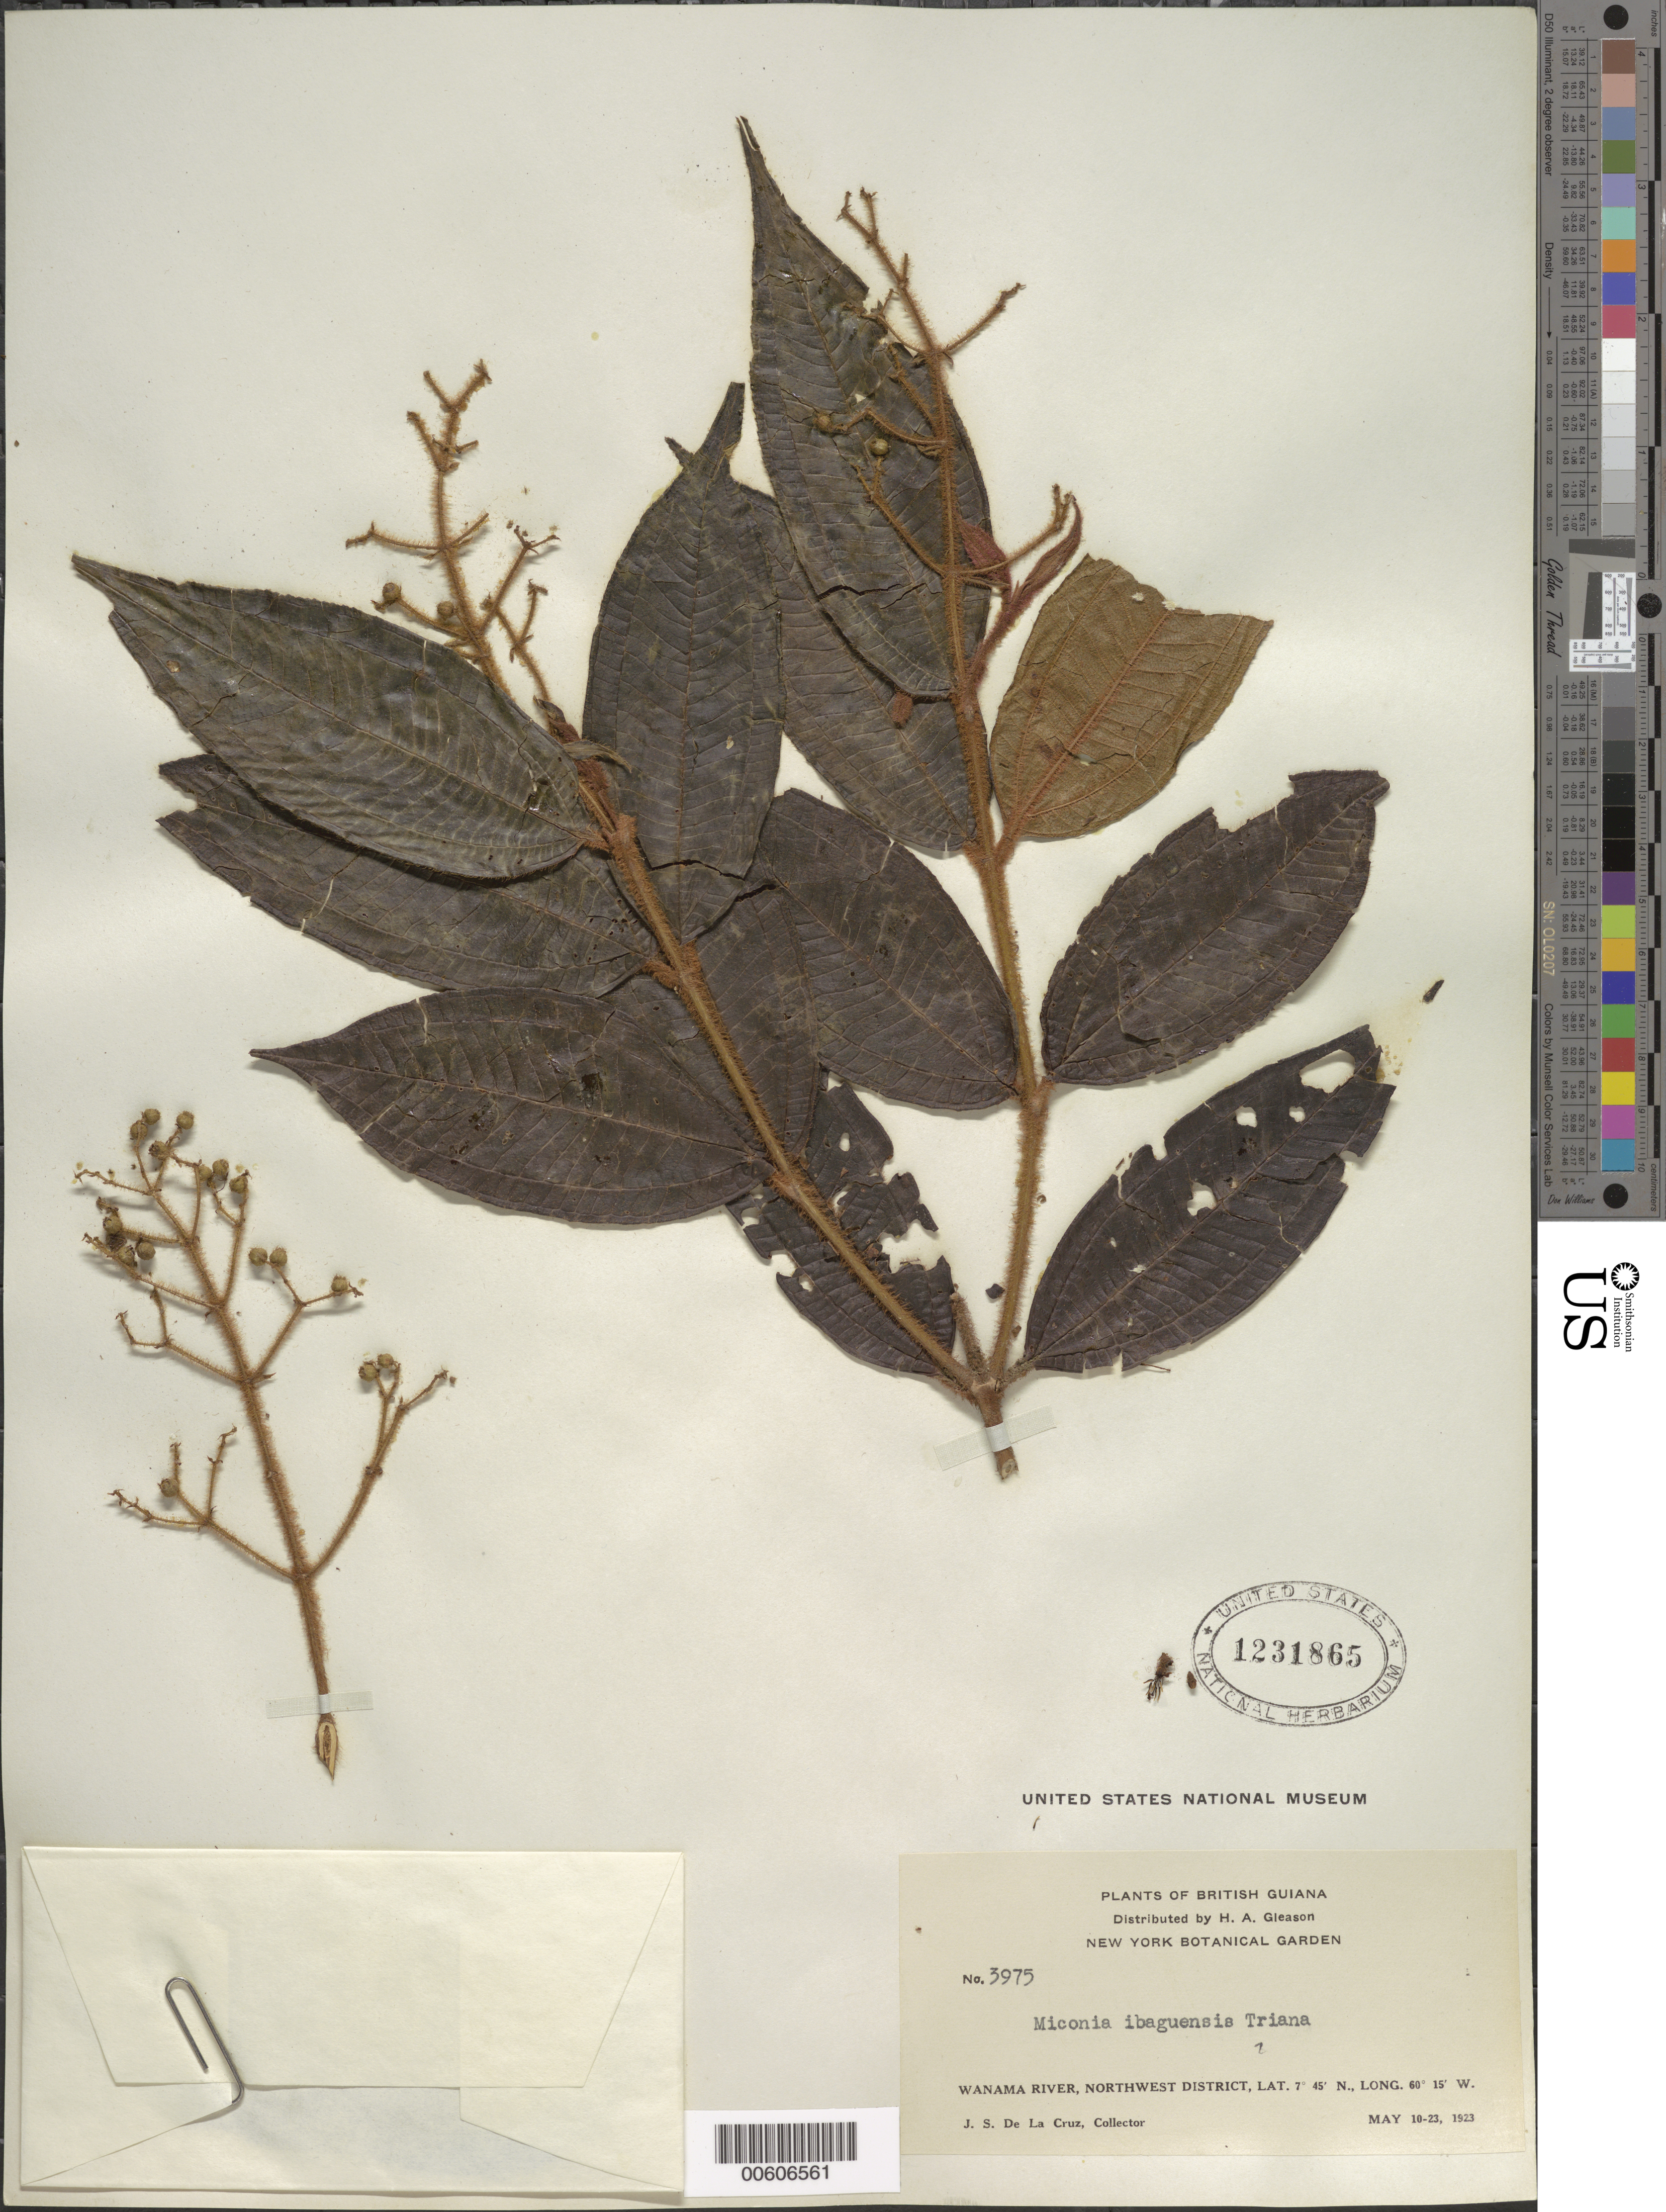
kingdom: Plantae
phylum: Tracheophyta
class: Magnoliopsida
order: Myrtales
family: Melastomataceae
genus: Miconia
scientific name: Miconia ibaguensis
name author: (Bonpl.) Triana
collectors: J. S. de la Cruz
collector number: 3975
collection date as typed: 10-May-23 to 23-May-23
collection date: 1923-05-10/1923-05-23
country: Guyana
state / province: Barima-Waini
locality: Wanama R., NW District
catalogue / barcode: US 1231865